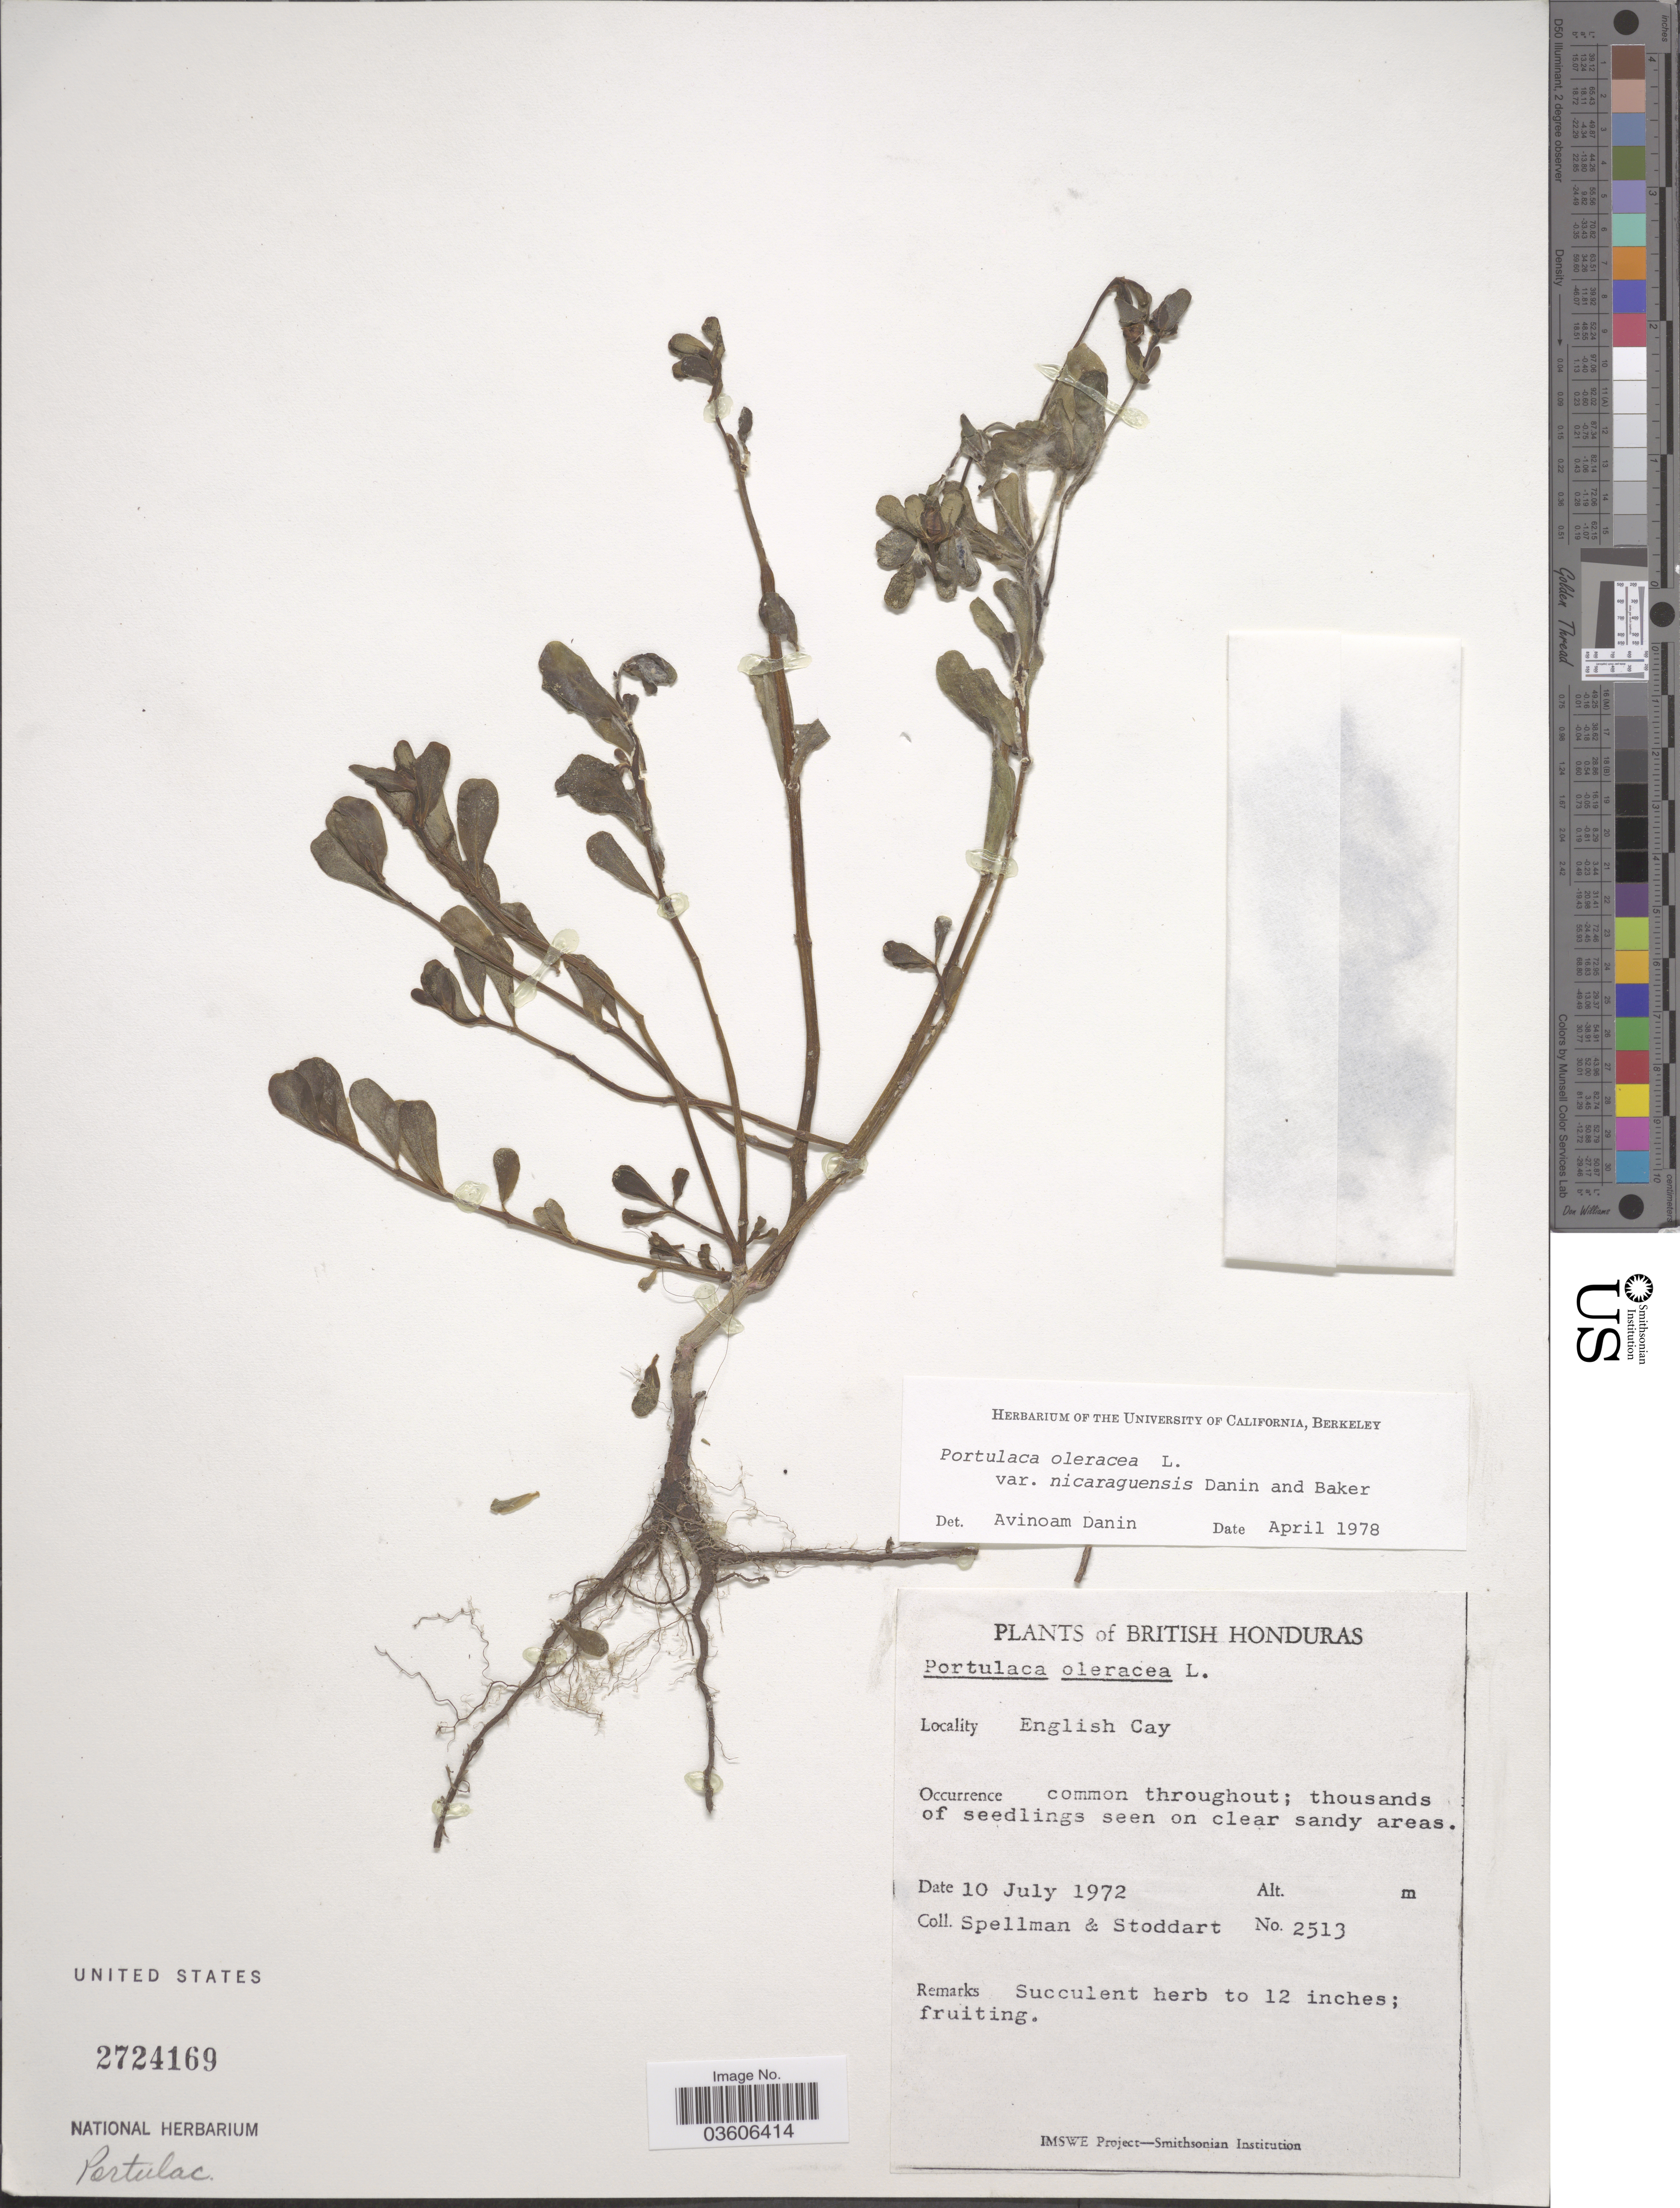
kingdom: Plantae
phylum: Tracheophyta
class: Magnoliopsida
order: Caryophyllales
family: Portulacaceae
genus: Portulaca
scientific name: Portulaca oleracea var. nicaraguensis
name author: Danin & H.G. Baker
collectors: Spellman, -- & -. Stoddart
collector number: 2513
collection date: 1972-07-10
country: Belize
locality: British Honduras. English Cay.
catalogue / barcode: US 2724169